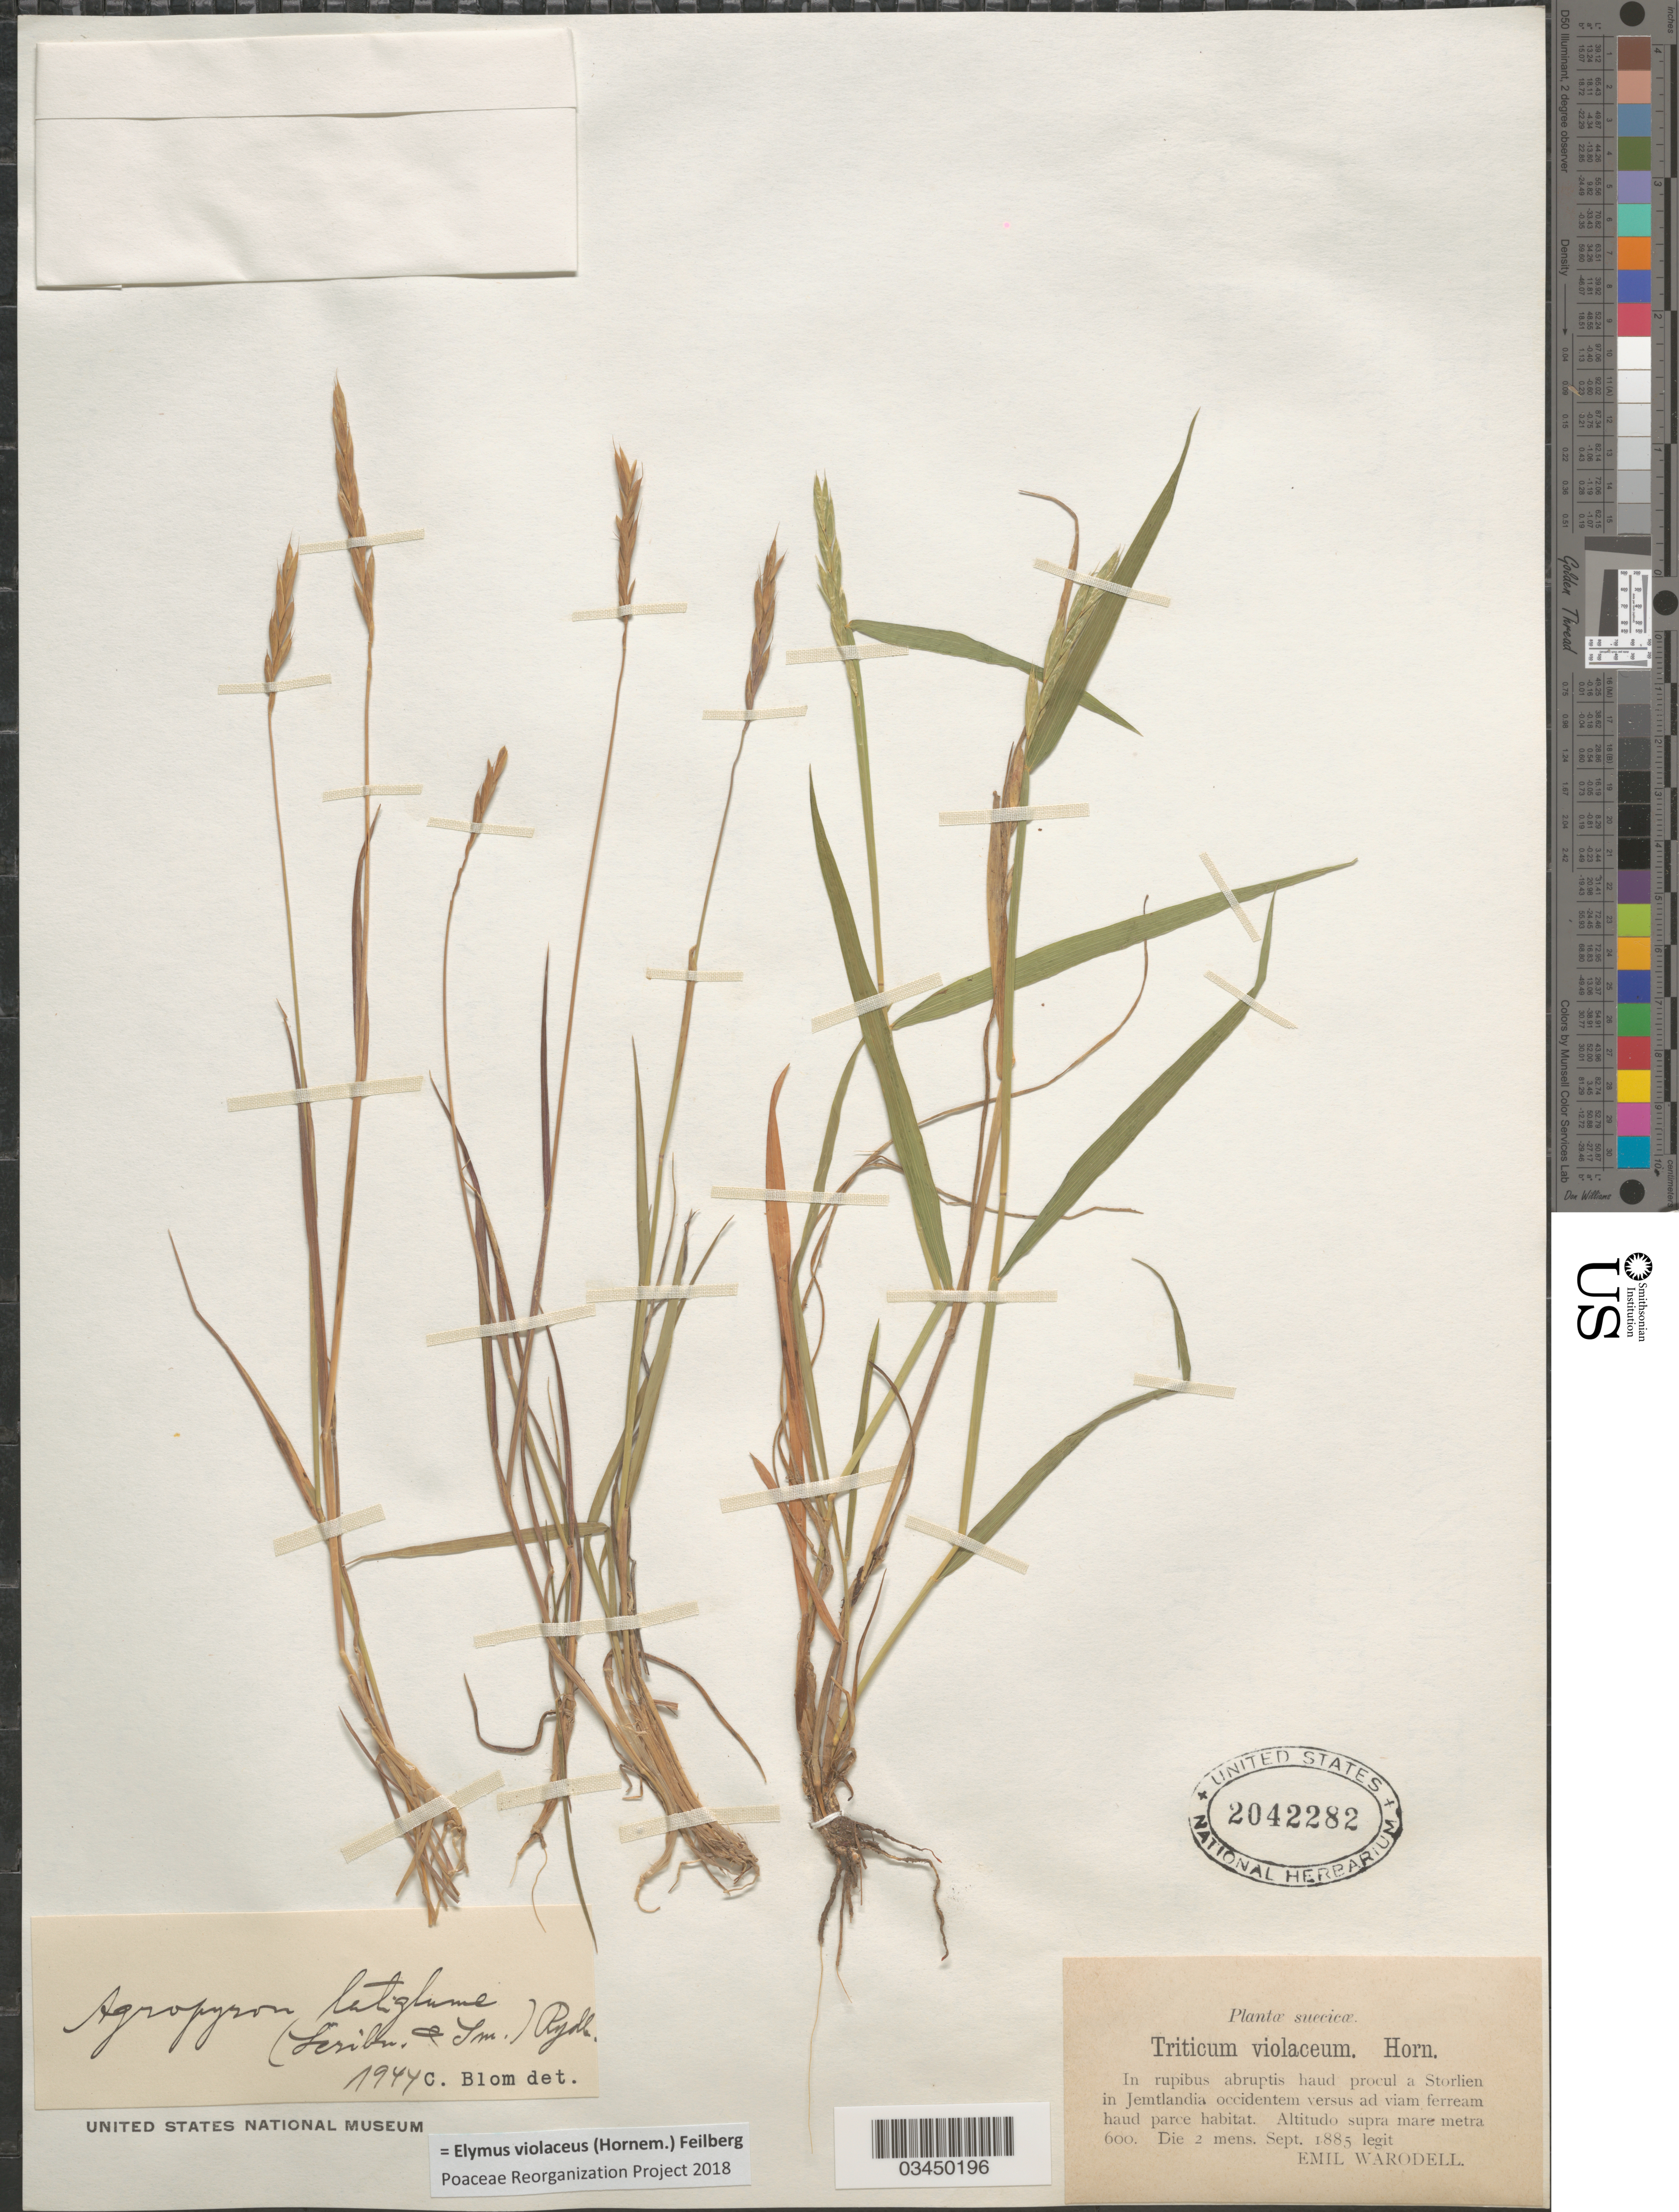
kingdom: Plantae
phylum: Tracheophyta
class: Liliopsida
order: Poales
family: Poaceae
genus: Elymus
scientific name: Elymus violaceus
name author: (Hornem.) Feilberg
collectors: E. Warodell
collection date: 1885-09-02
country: Sweden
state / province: Jämtland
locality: Suecicæ. In rupibus abruptis haud procul a Storlien in Jemtlandia occidentem versus ad viam ferream haud parce habitat.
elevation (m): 600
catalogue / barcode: US 2042282